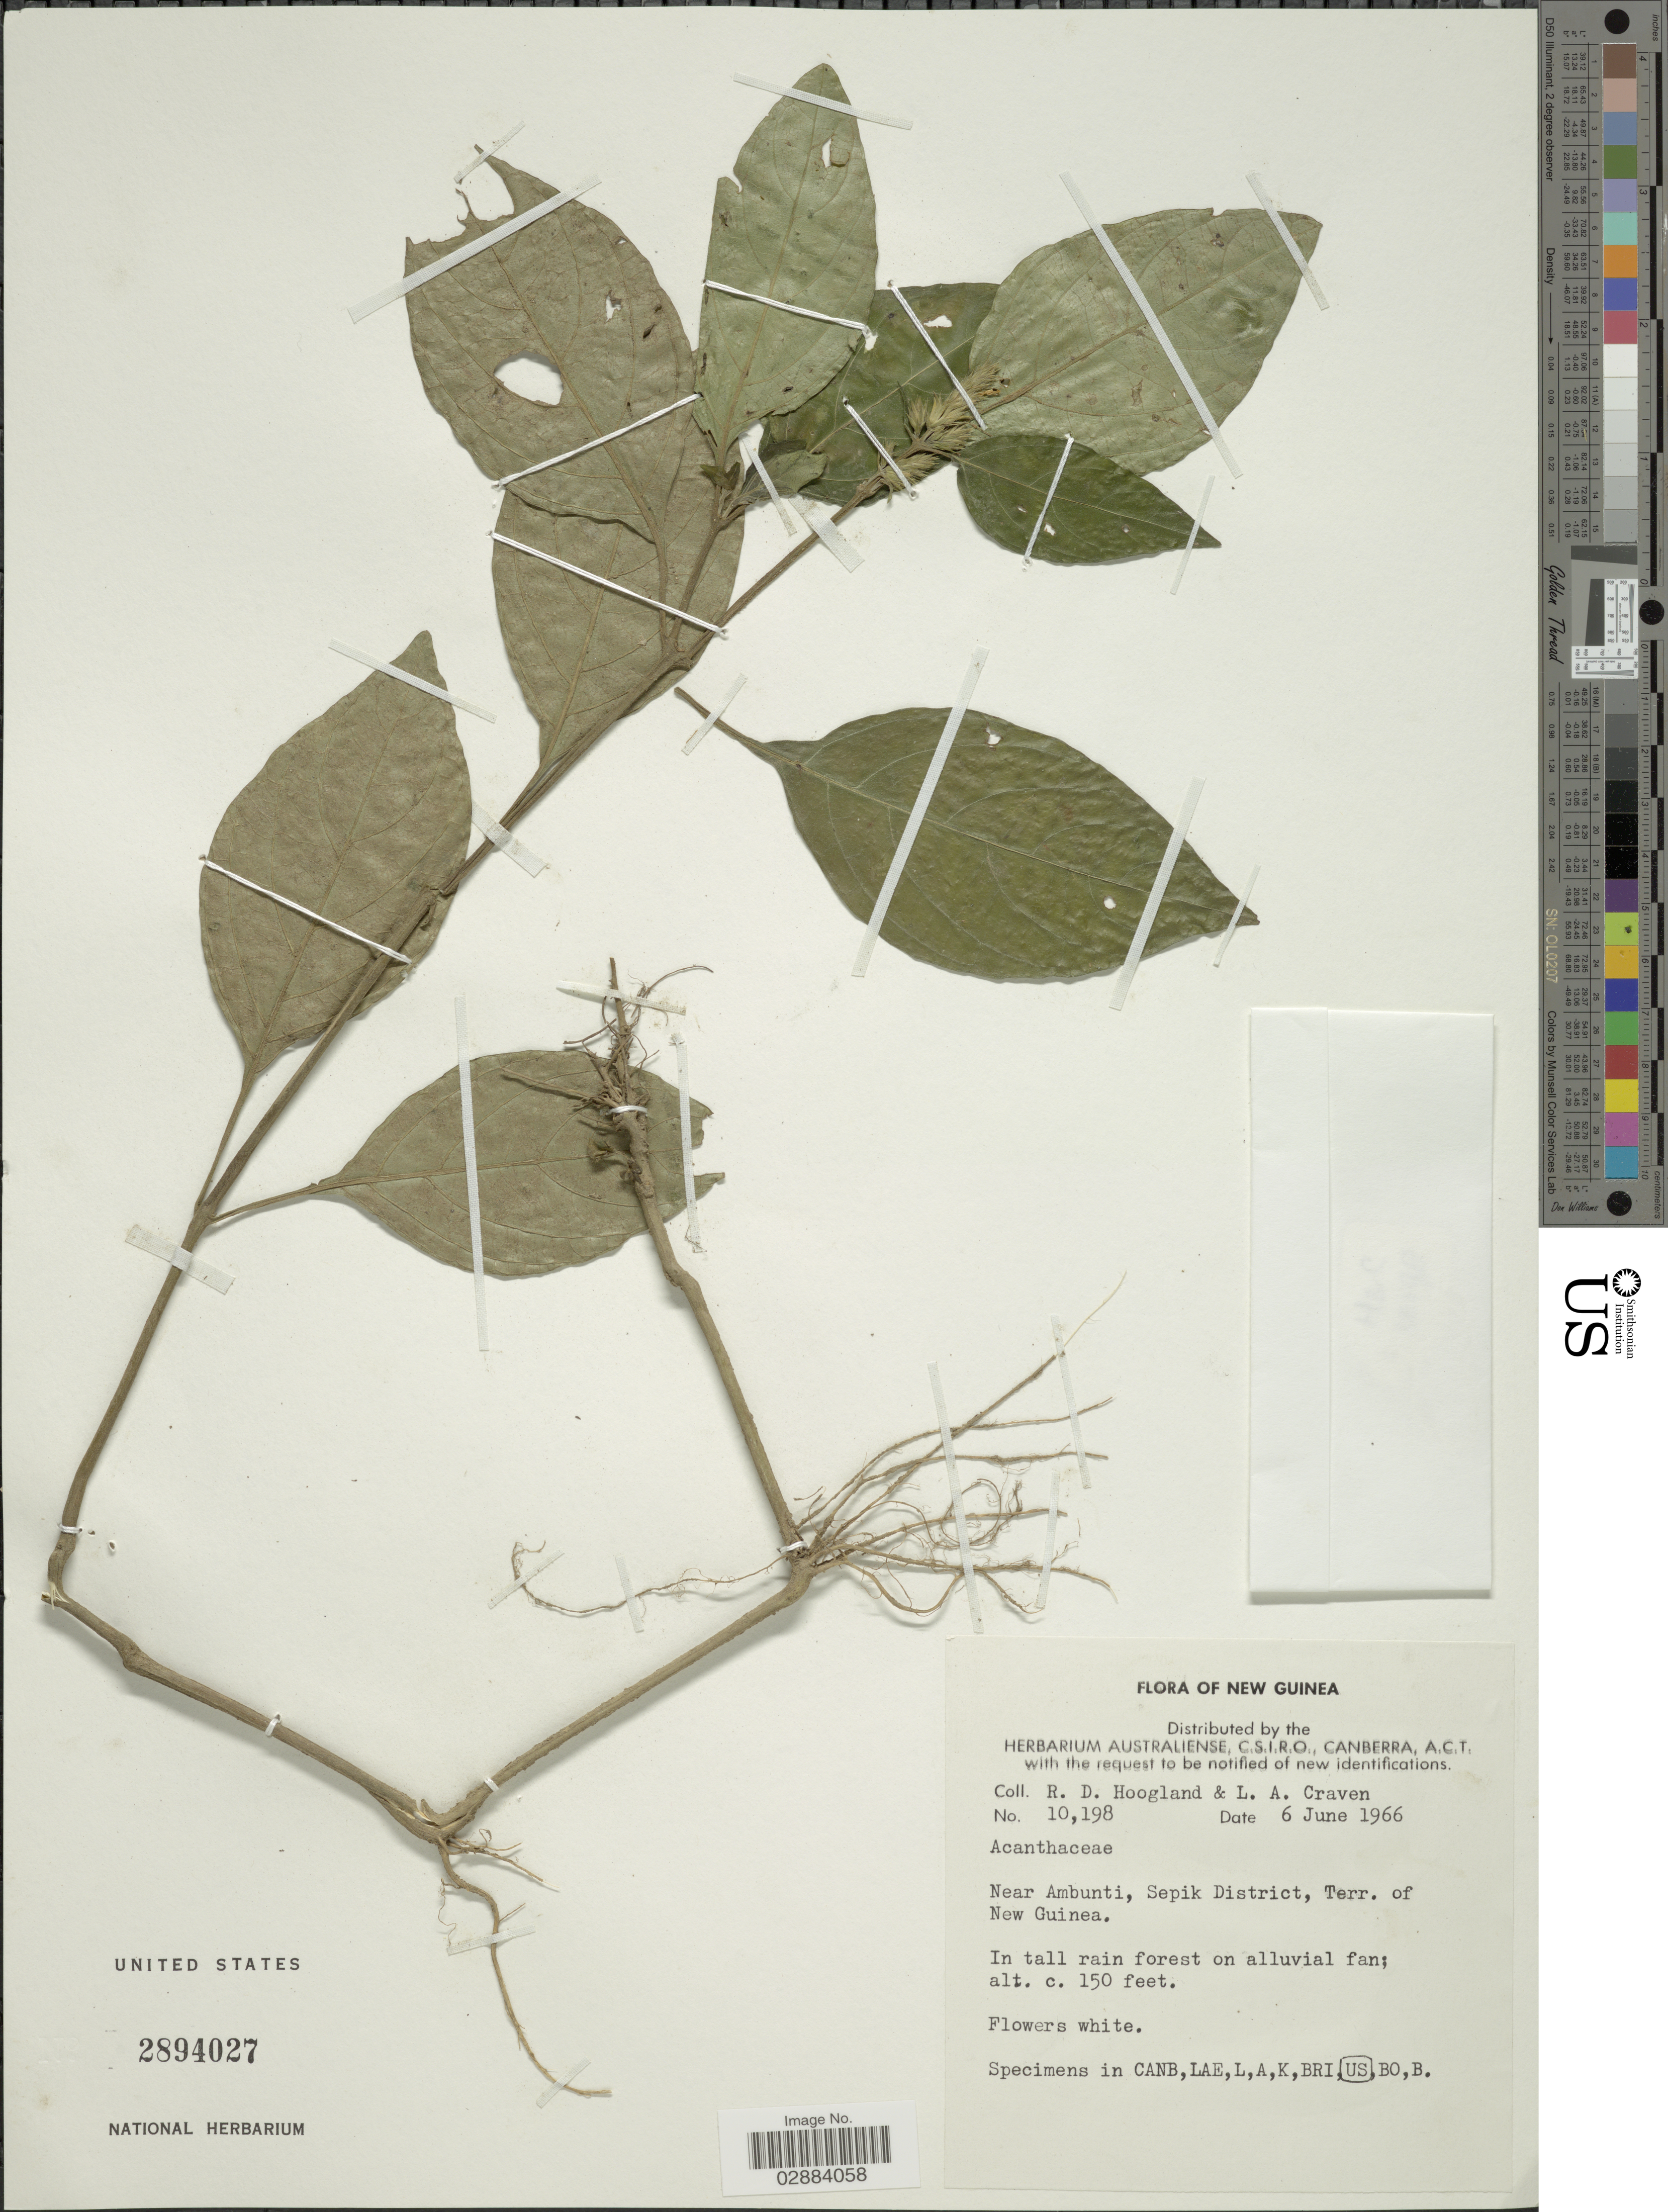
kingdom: Plantae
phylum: Tracheophyta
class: Magnoliopsida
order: Lamiales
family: Acanthaceae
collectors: R. D. Hoogland & L. A. Craven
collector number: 10198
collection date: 1966-06-06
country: Papua New Guinea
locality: New Guinea. Near Ambunti, Sepik District, Terr. of New Guinea.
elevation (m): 46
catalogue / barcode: US 2894027